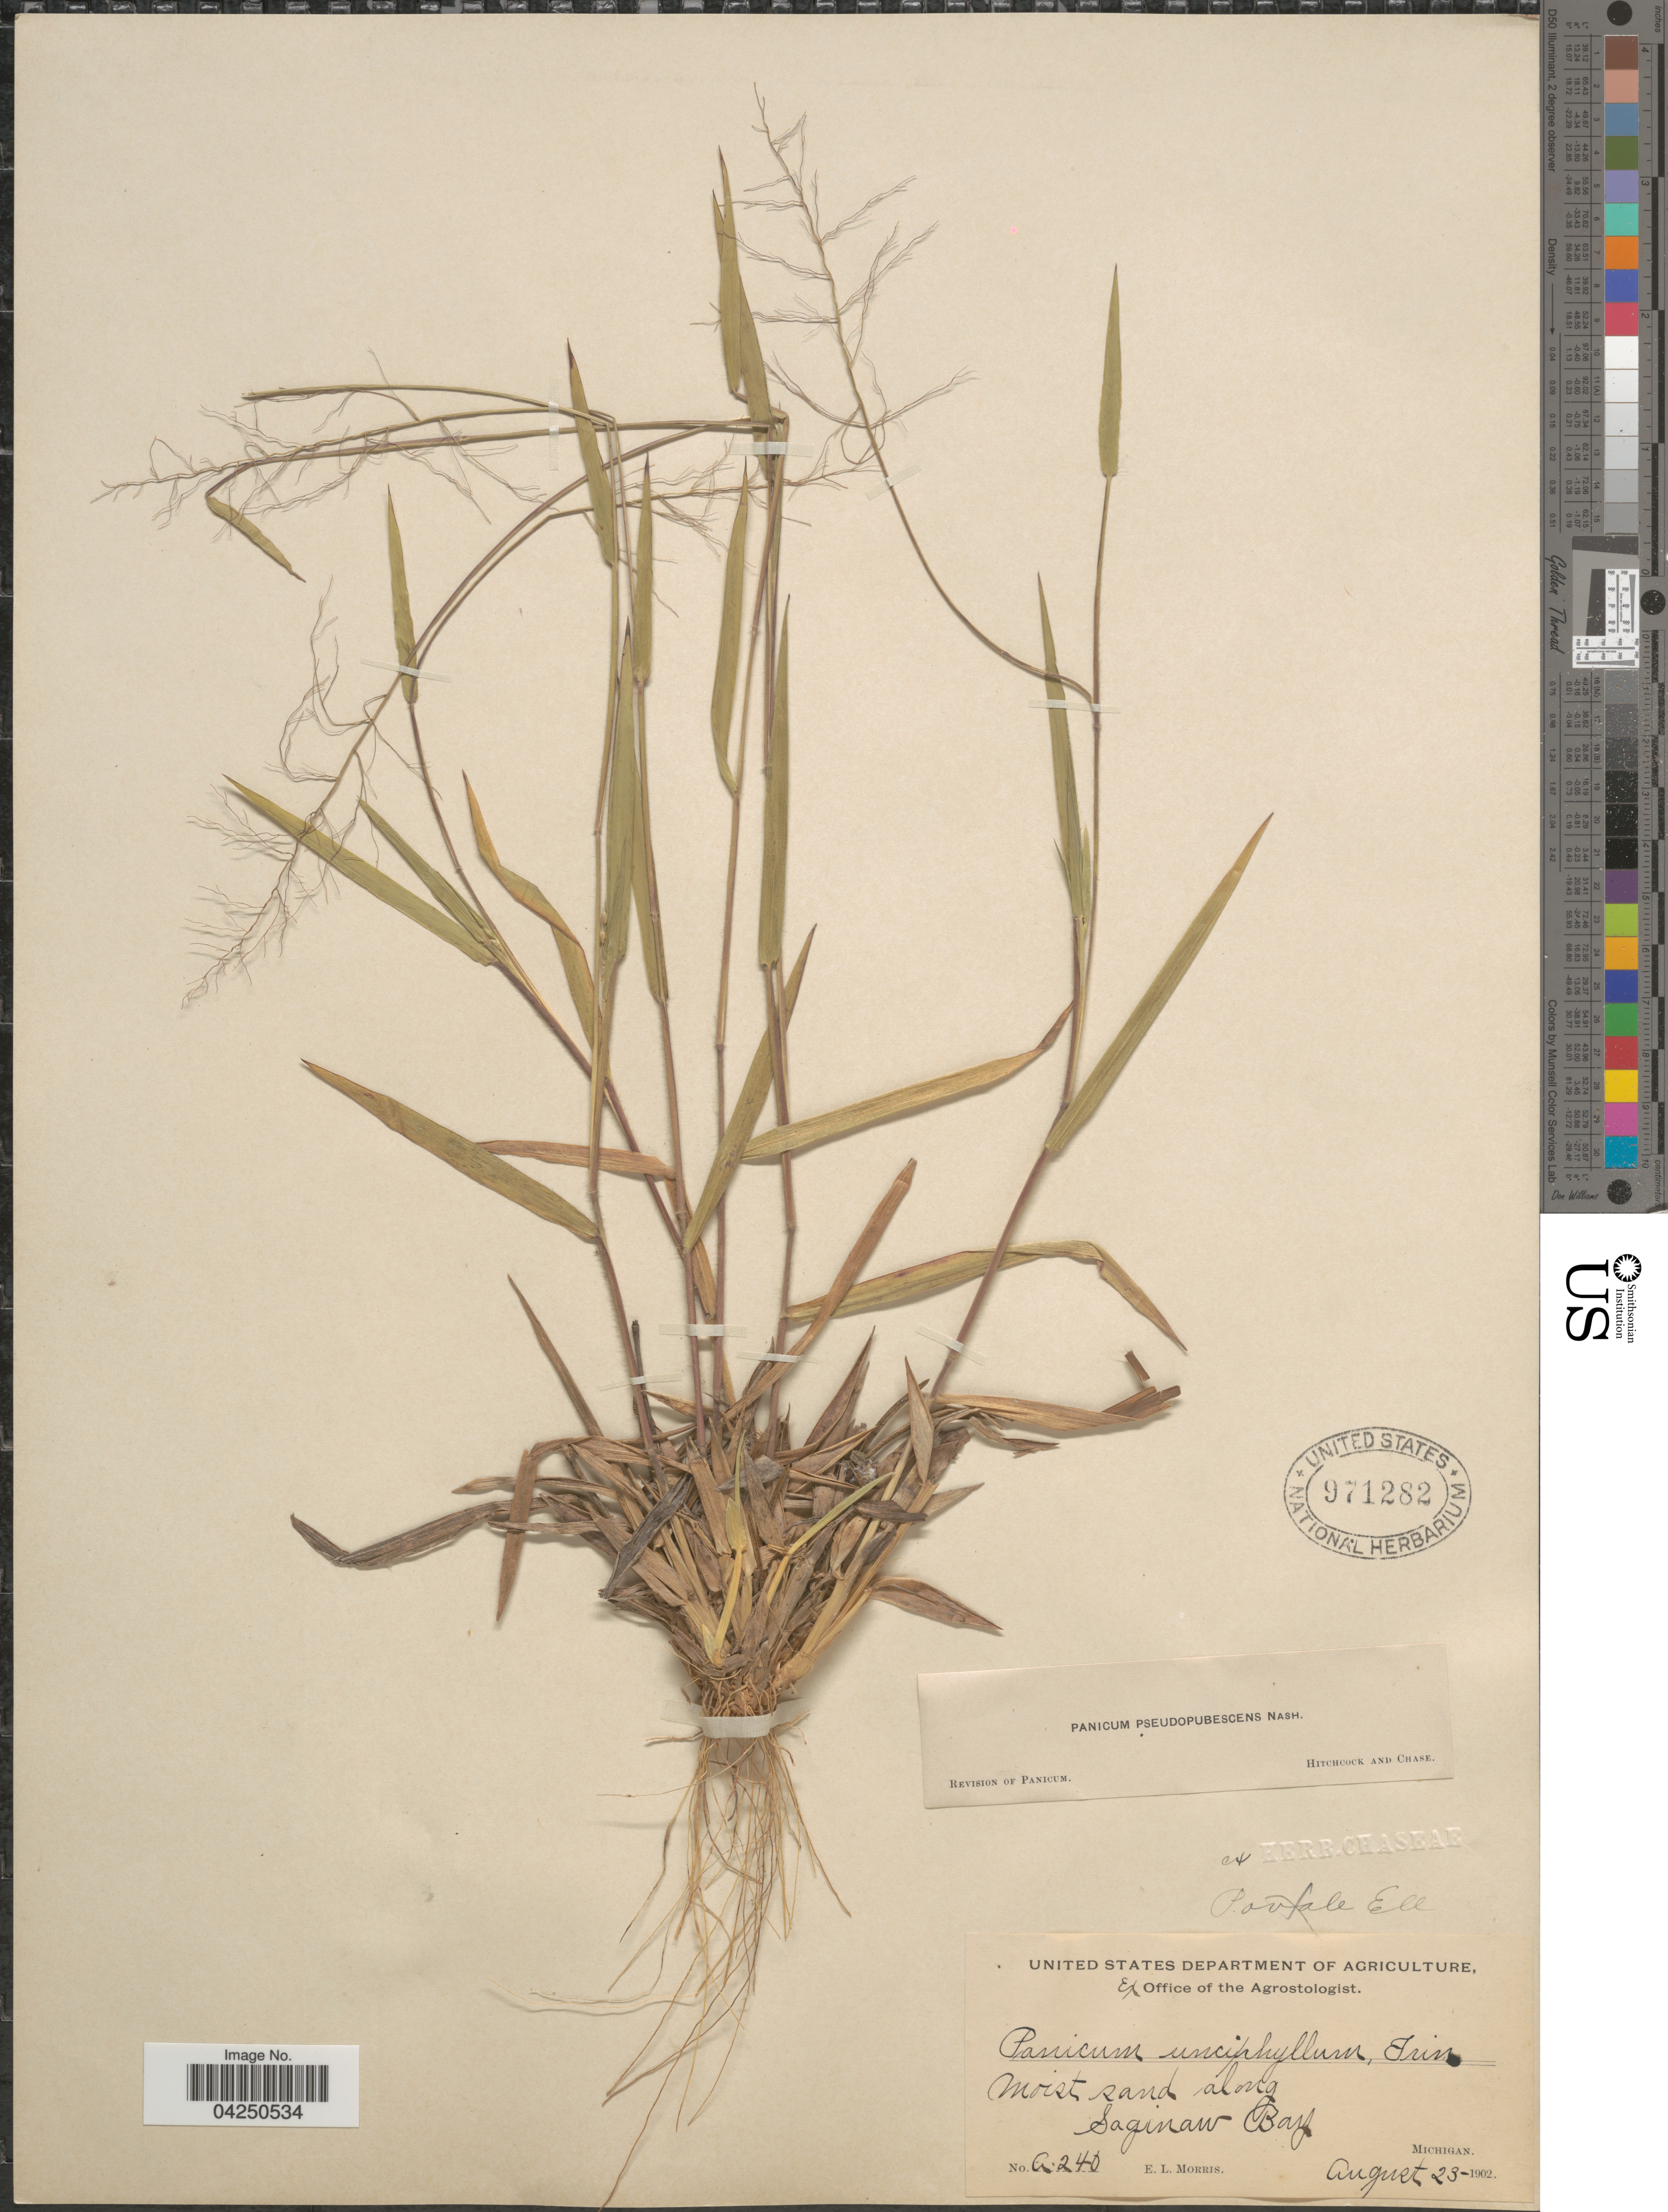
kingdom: Plantae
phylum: Tracheophyta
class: Liliopsida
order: Poales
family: Poaceae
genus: Dichanthelium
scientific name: Dichanthelium acuminatum var. acuminatum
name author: (Sw.) Gould & C.A. Clark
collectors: E. Morris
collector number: A240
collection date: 1902-08-23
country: United States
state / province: Michigan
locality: Moist sand along Saginaw Bay.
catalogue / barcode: US 971282